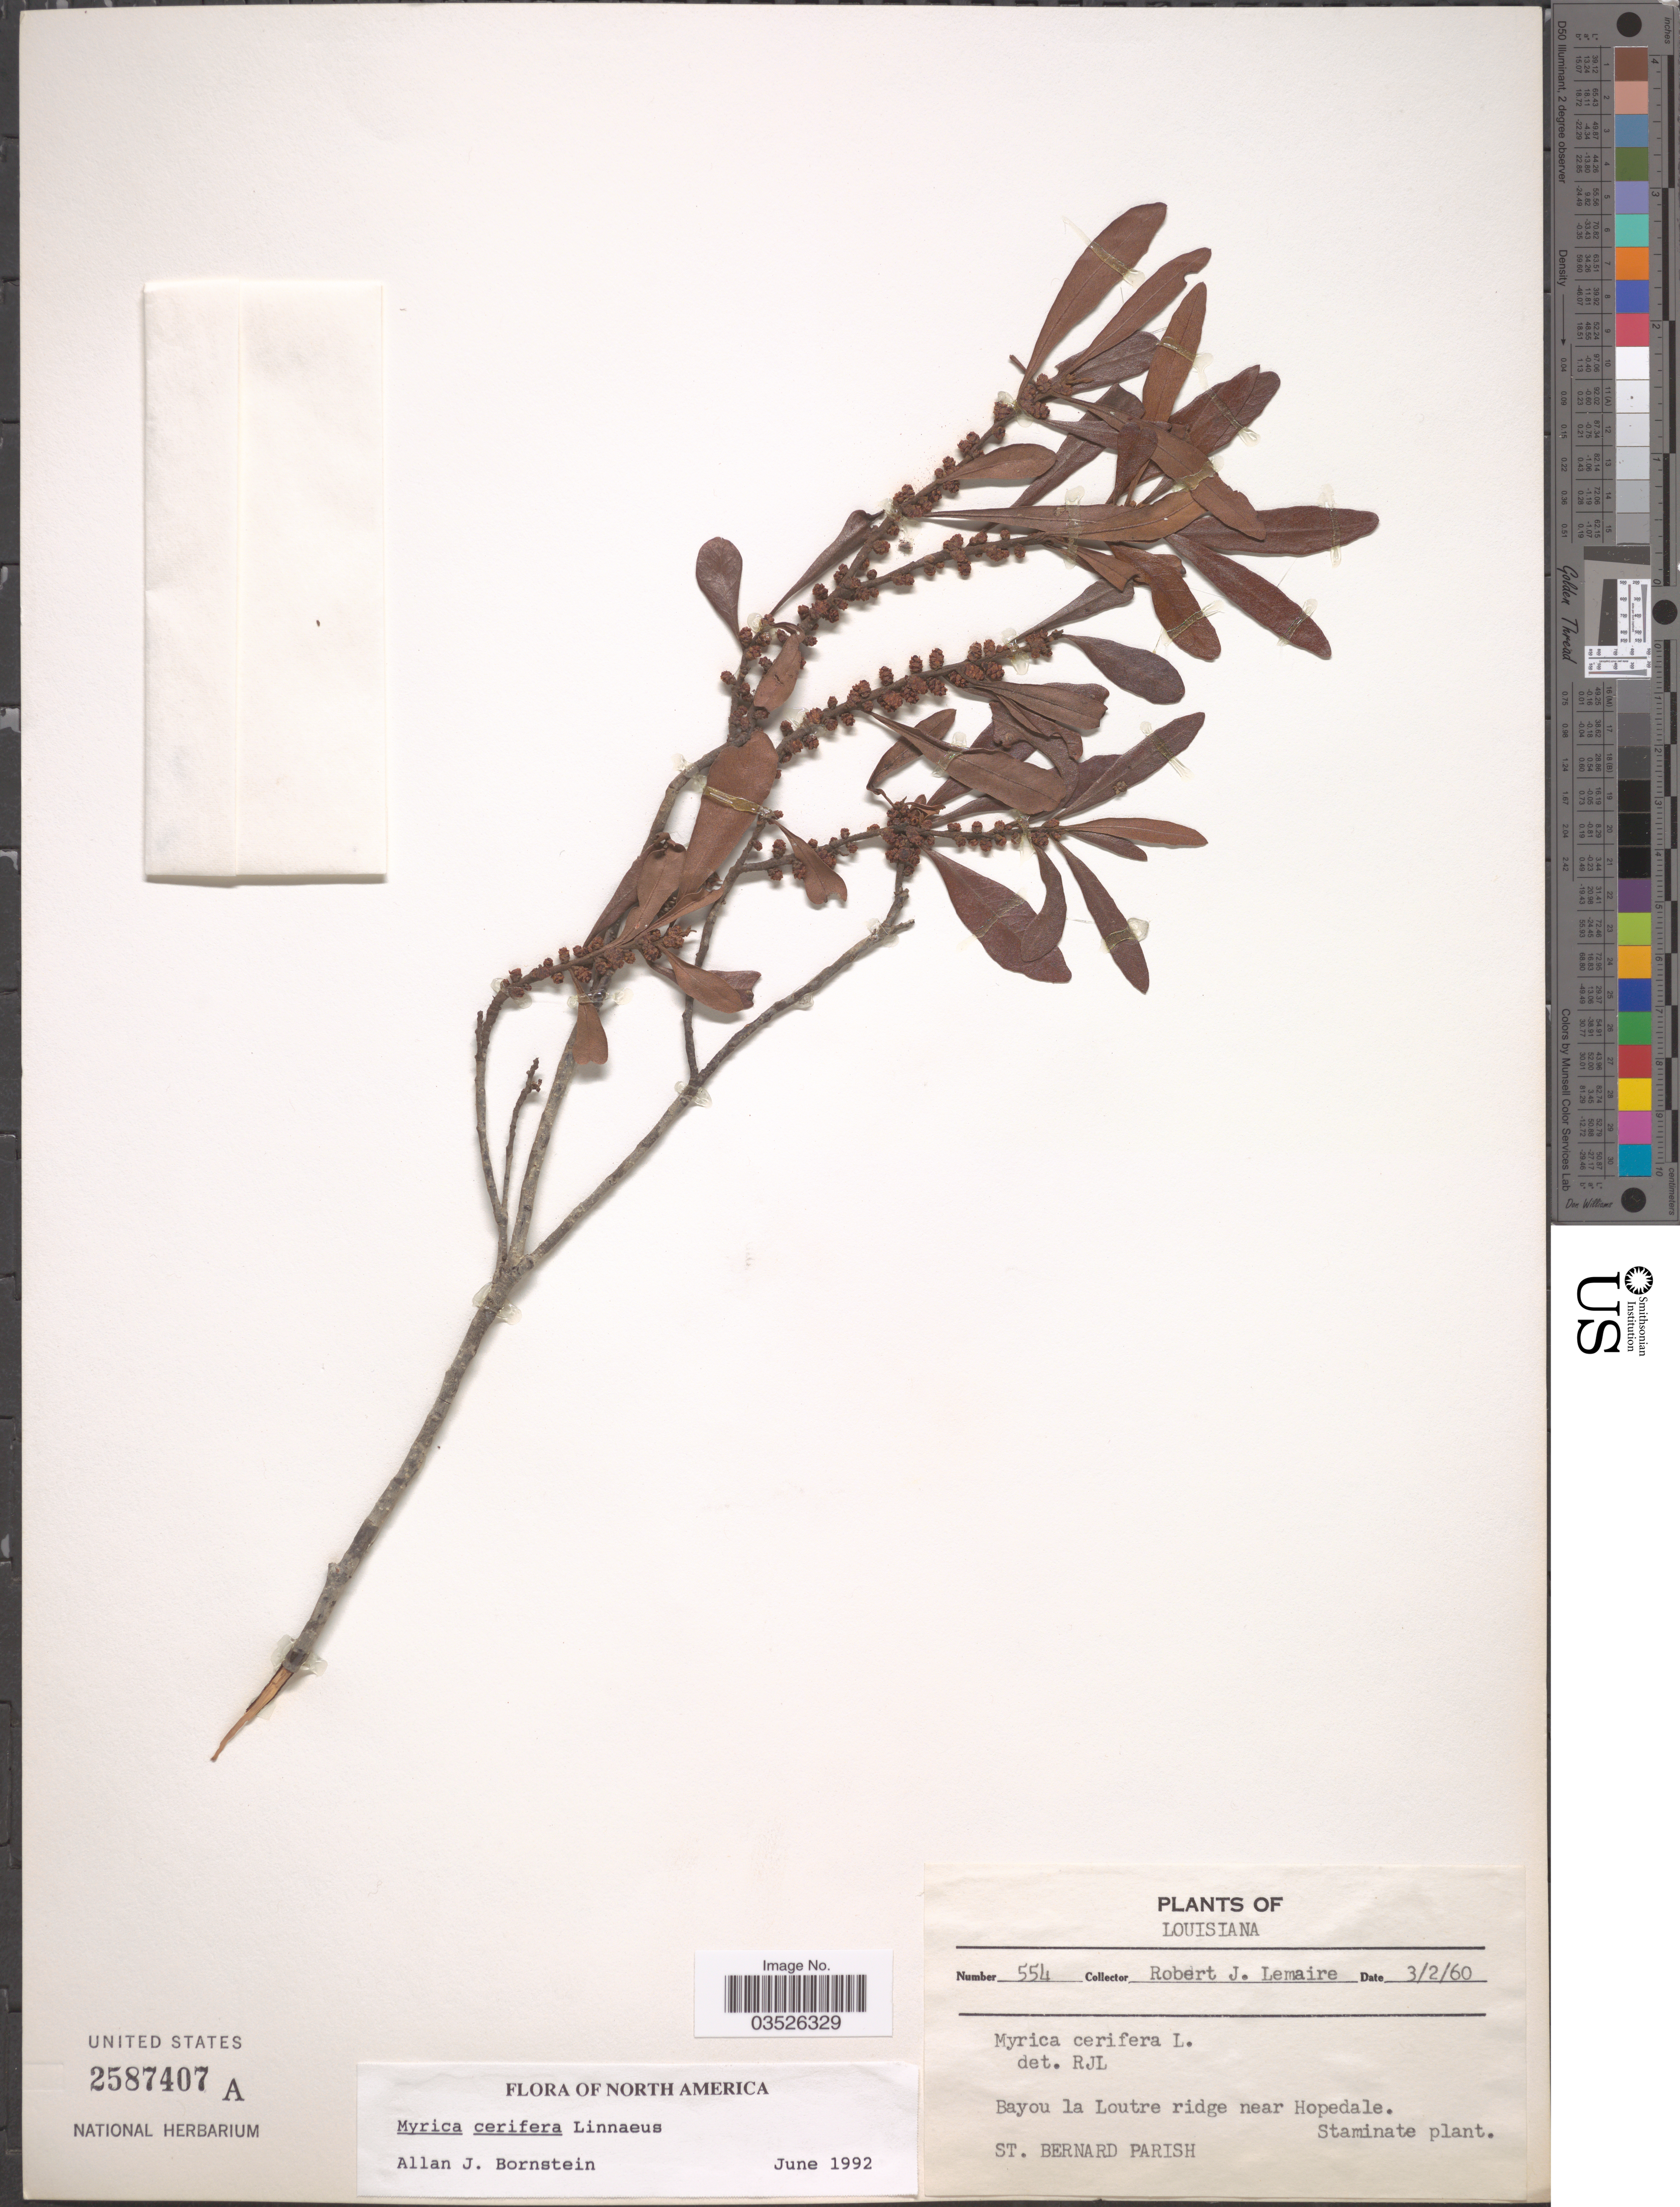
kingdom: Plantae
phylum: Tracheophyta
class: Magnoliopsida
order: Fagales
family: Myricaceae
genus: Morella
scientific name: Morella cerifera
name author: (L.) Small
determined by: Strong, M. T., (US), Smithsonian Institution - National Museum of Natural History (UNITED STATES)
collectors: R. J. Lemaire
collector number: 554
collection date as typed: Transcribed d/m/y: 2/3/60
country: United States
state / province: Louisiana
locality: Bayou la Loutre ridge near Hopdale. St. Bernard Parish.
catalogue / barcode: US 2587407A